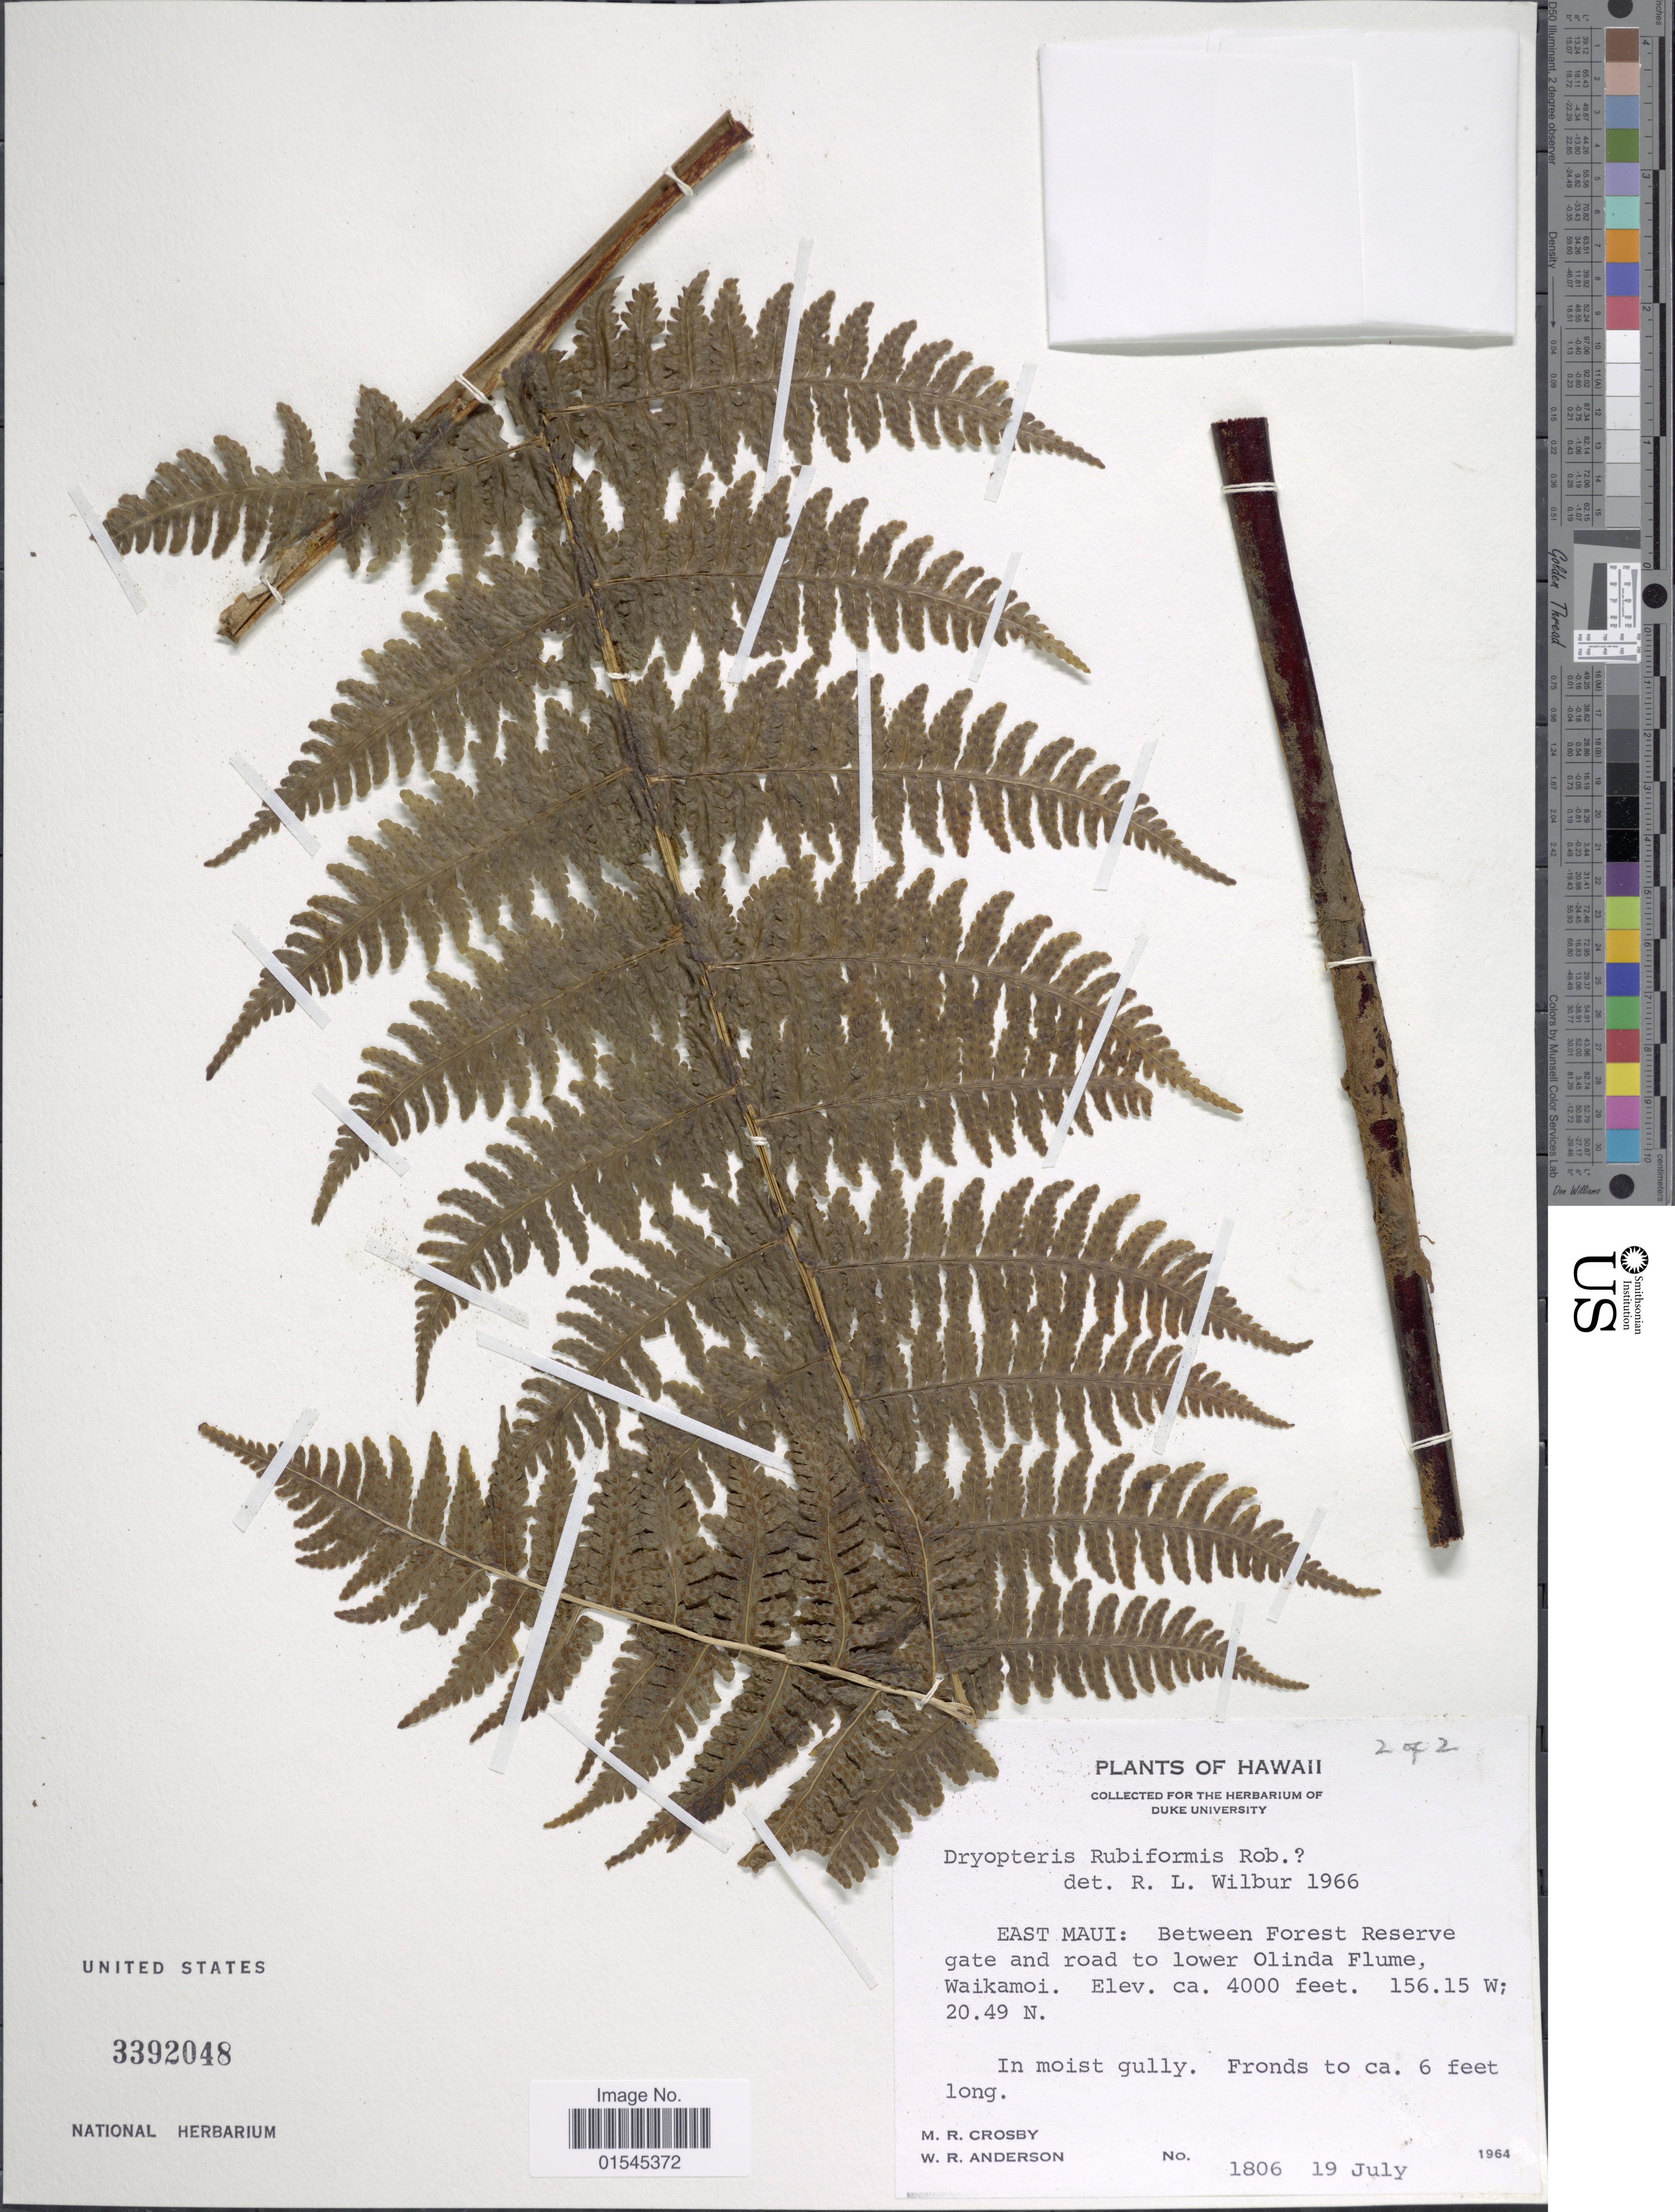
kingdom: Plantae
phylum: Tracheophyta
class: Polypodiopsida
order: Polypodiales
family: Thelypteridaceae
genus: Sphaerostephanos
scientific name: Sphaerostephanos perglanduliferus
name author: (Alderw.) Holttum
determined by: Wagner, W. L., (BOT), Smithsonian Institution - National Museum of Natural History (UNITED STATES)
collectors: M. R. Crosby & W. Anderson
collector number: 1806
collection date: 1964-07-19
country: United States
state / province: Hawaii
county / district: Maui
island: Maui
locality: East Maui: Between Forest Reserve gate and road to lower Olinda Flume, Waikamoi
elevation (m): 1219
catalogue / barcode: US 3392048